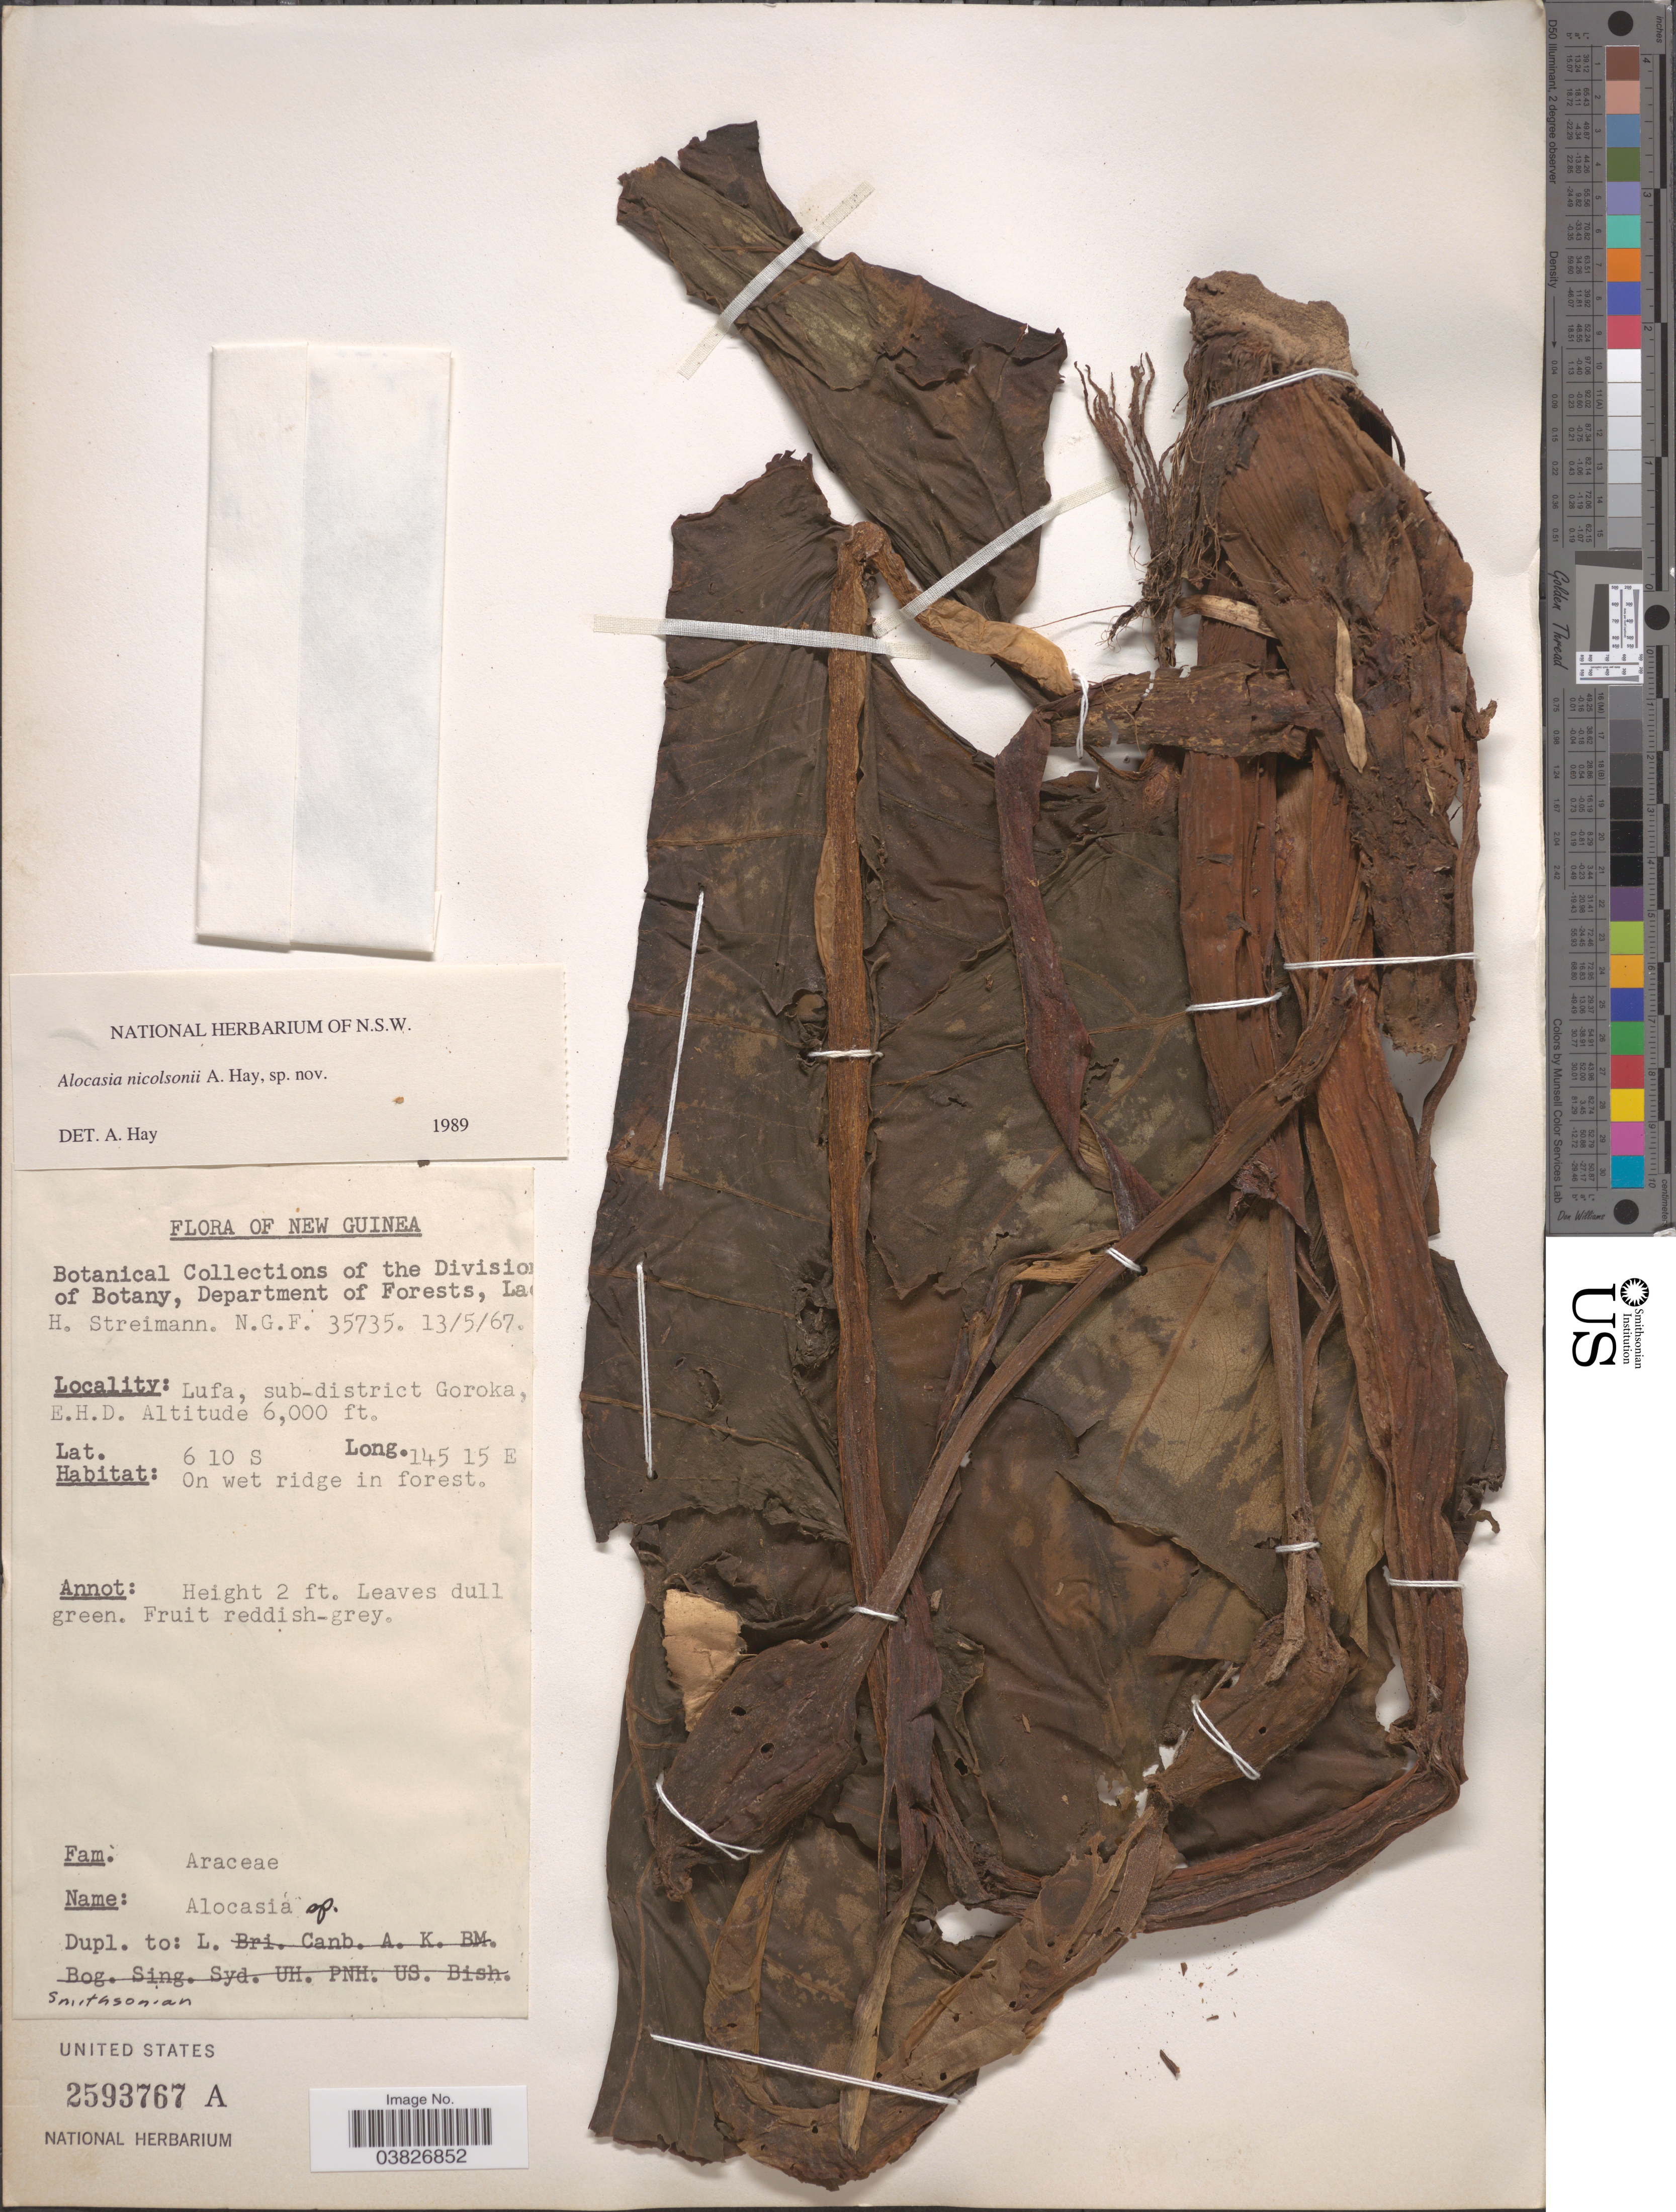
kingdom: Plantae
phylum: Tracheophyta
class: Liliopsida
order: Alismatales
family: Araceae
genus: Alocasia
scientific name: Alocasia nicolsonii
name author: A. Hay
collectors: H. Streimann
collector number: NGF 35735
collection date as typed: Transcribed d/m/y: 13/5/67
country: Papua New Guinea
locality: New Guinea. Lufa, sub-district Goroka, E.H.D.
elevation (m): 1829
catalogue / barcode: US 2593767A